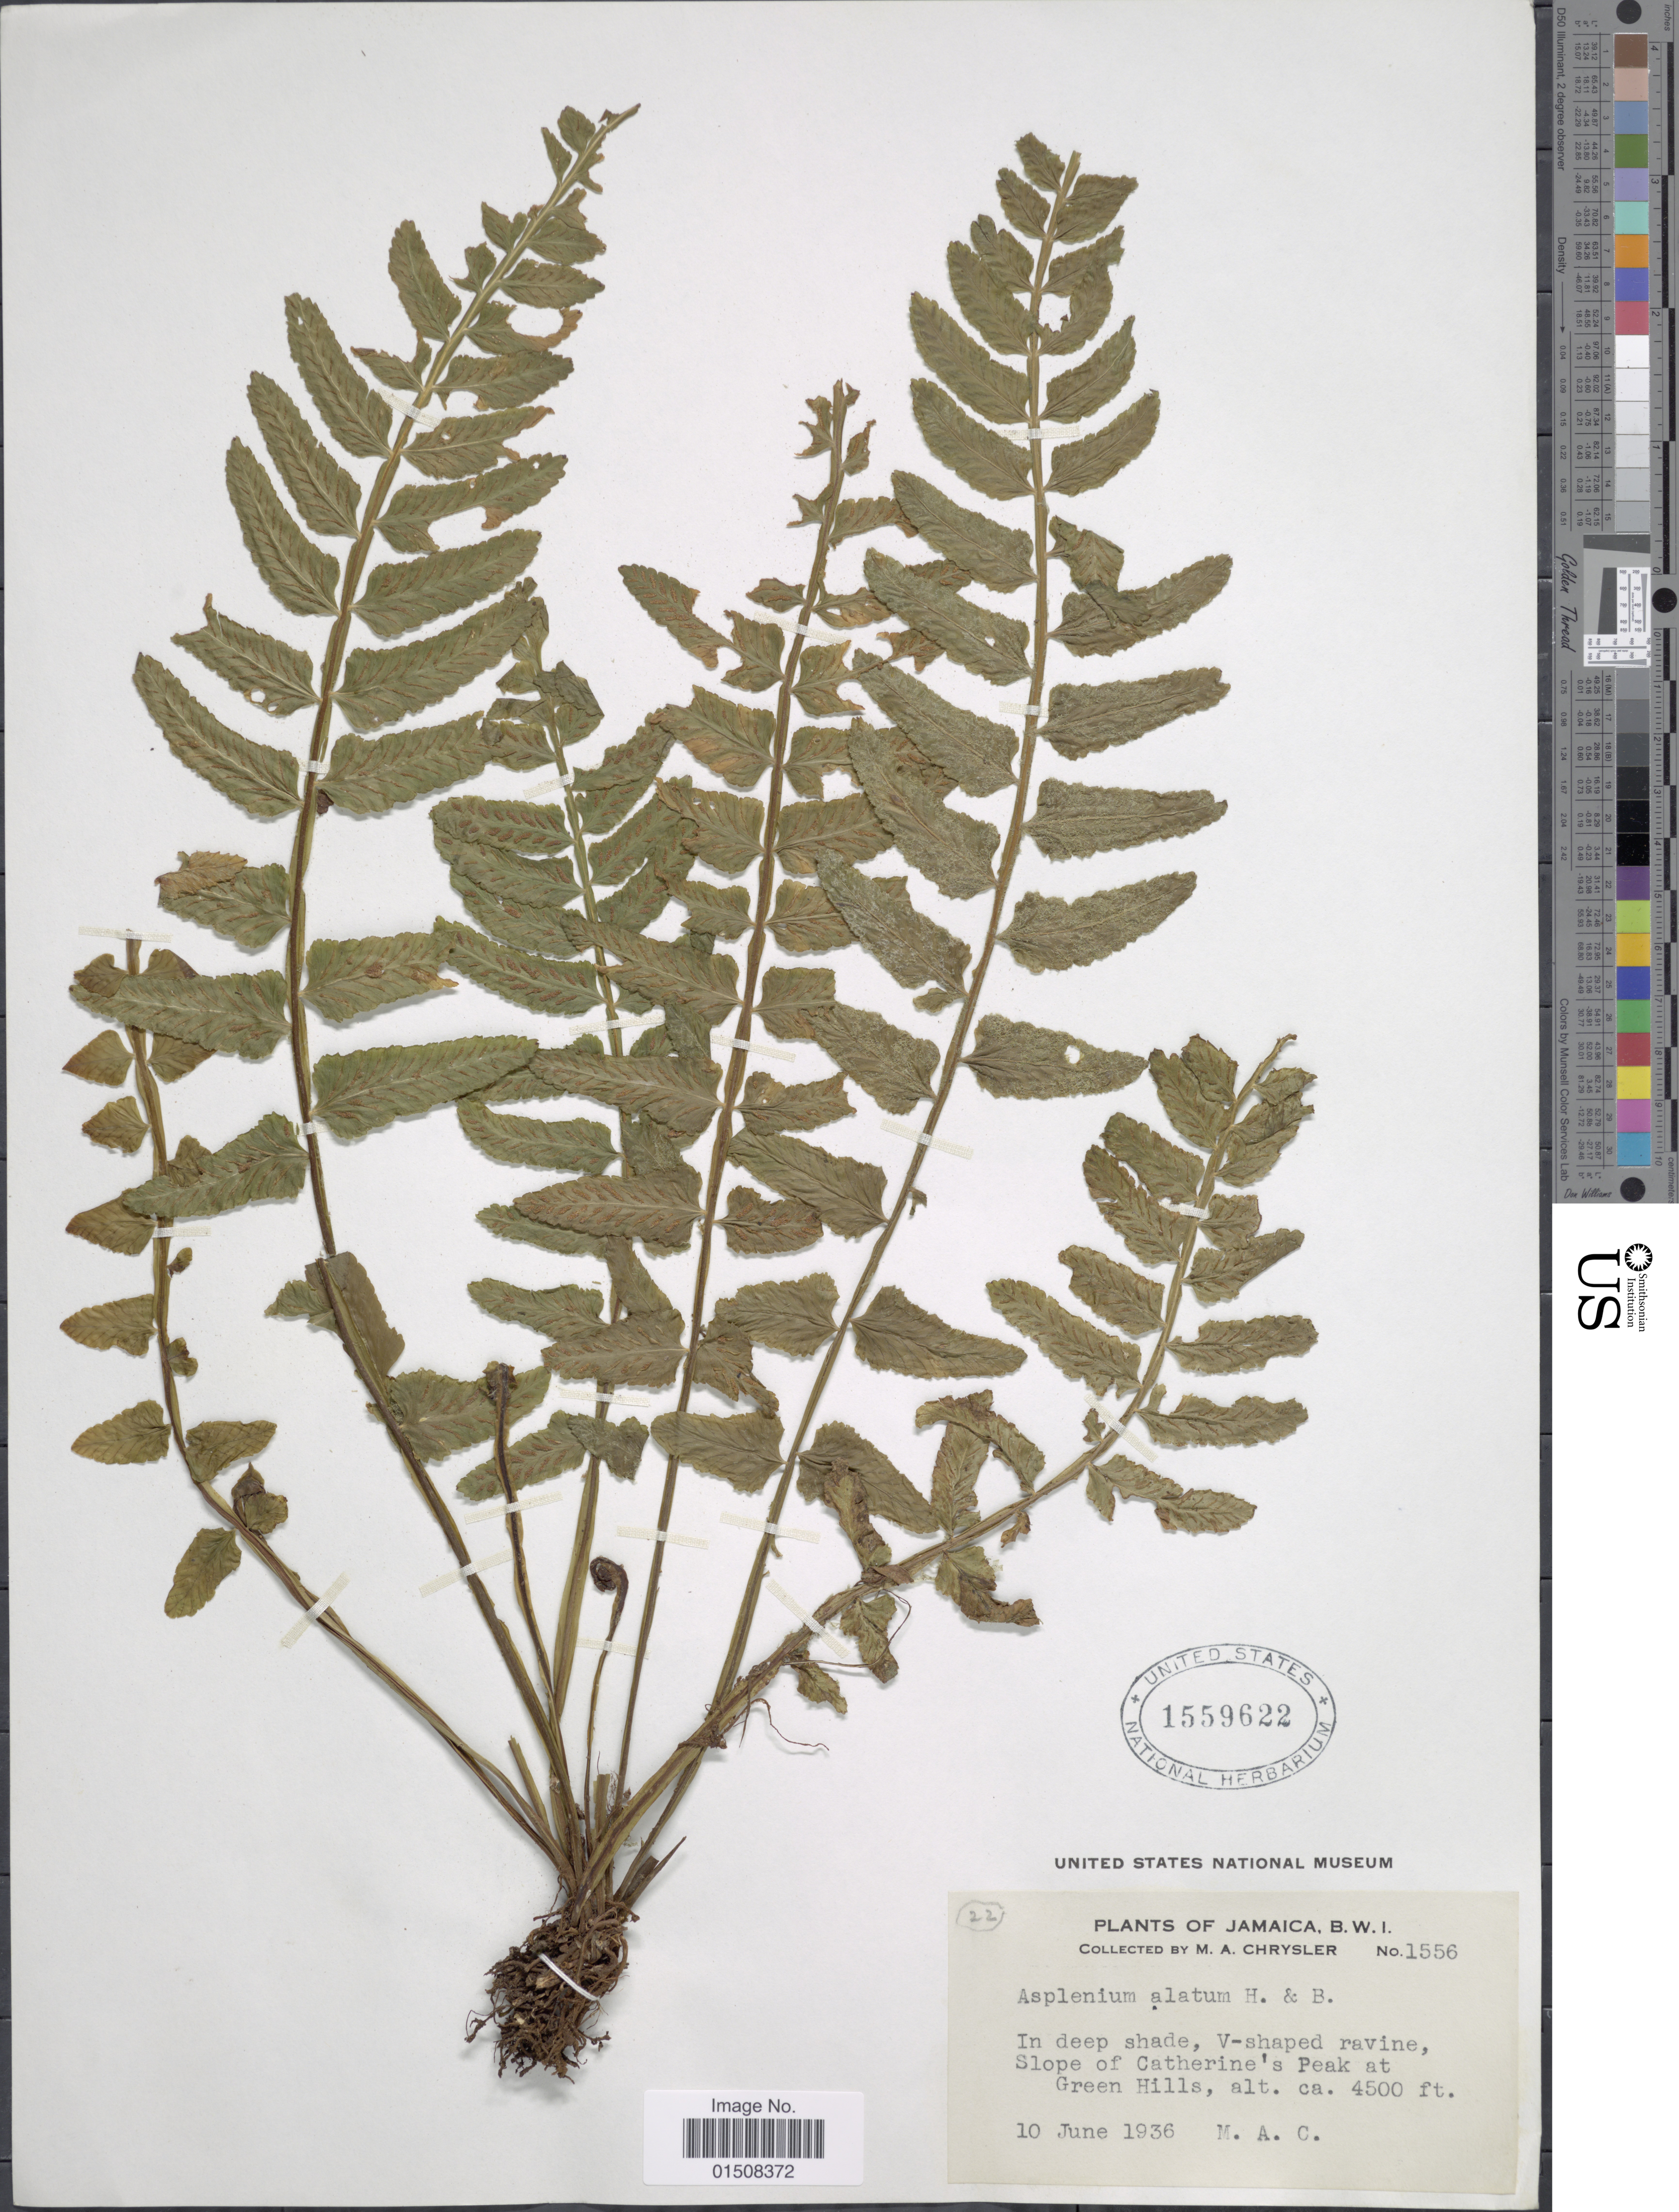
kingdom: Plantae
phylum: Tracheophyta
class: Polypodiopsida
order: Polypodiales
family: Aspleniaceae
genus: Asplenium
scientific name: Asplenium alatum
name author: Humb. & Bonpl. ex Willd.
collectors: M. A. Chrysler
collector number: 1556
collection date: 1936-06-10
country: Jamaica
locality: In deep shade, V-shaped ravine, sloped of Catherine's Peak at Green Hills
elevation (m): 1372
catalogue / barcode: US 1559622